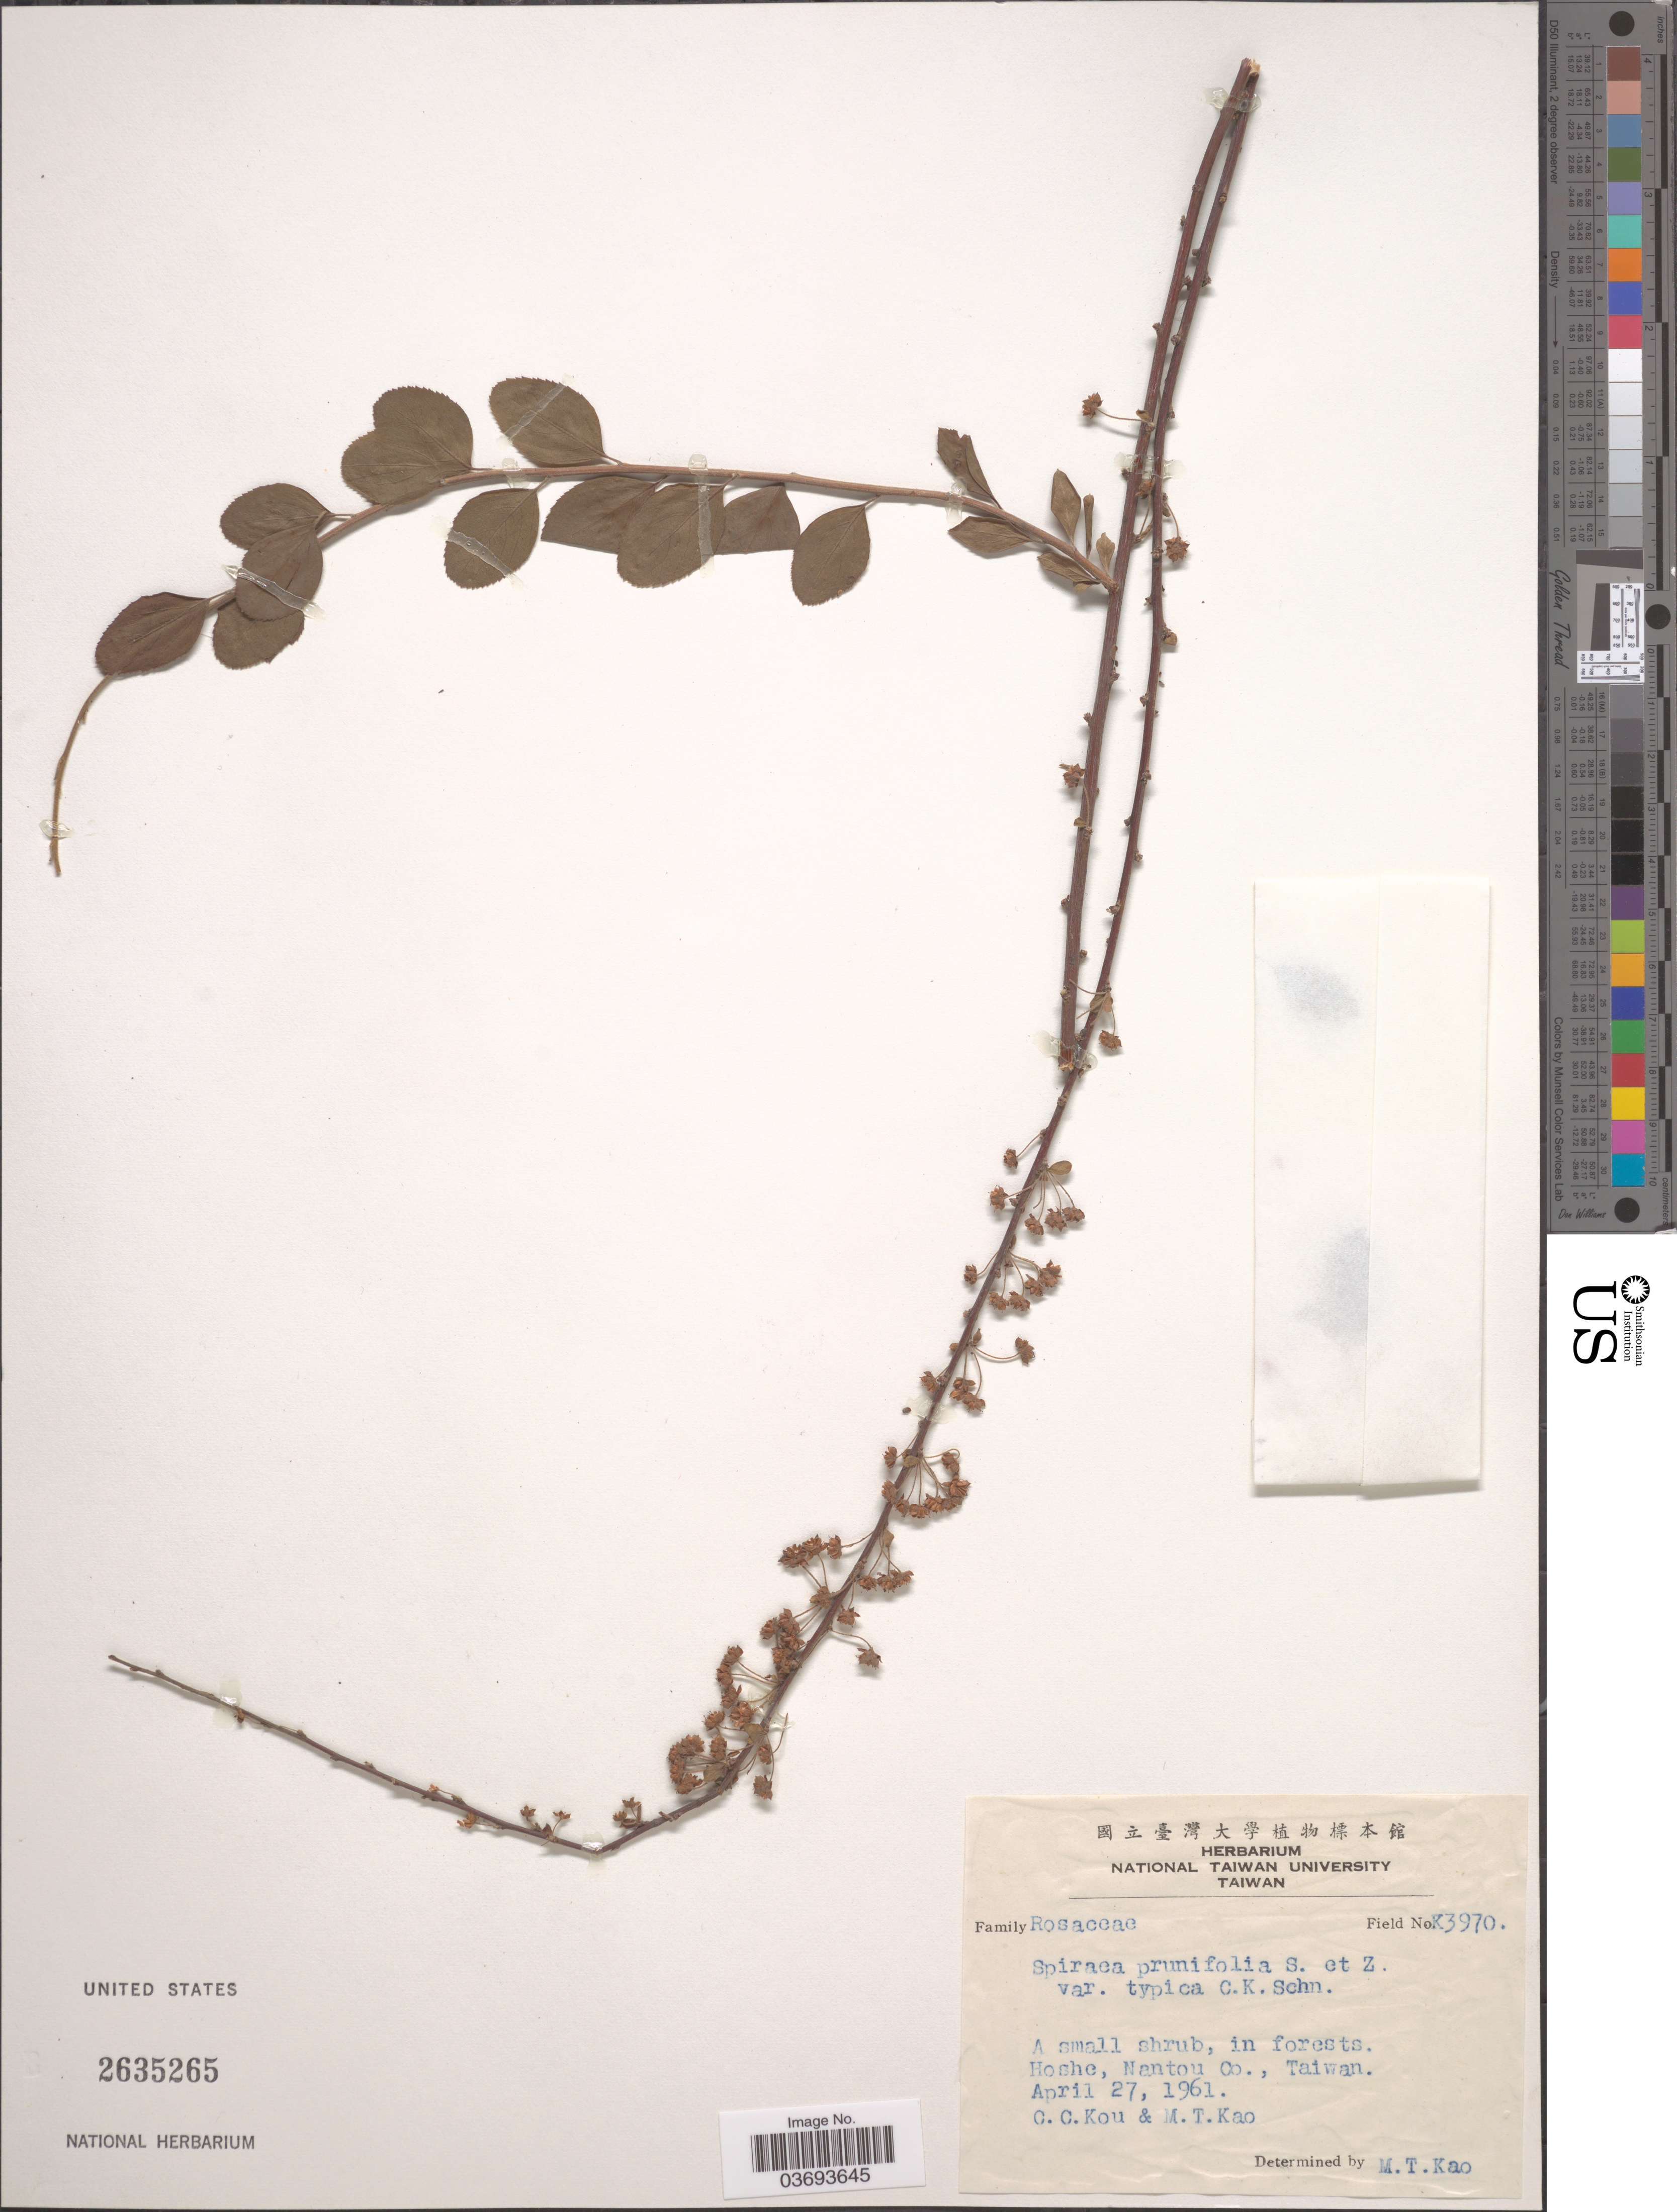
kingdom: Plantae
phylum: Tracheophyta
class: Magnoliopsida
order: Rosales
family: Rosaceae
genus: Spiraea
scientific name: Spiraea prunifolia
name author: Siebold & Zucc.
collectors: C. Kou & M. T. Kao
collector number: K3970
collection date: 1961-04-27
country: Taiwan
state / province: Nantou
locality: Hoshe, Nantou Co.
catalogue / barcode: US 2635265